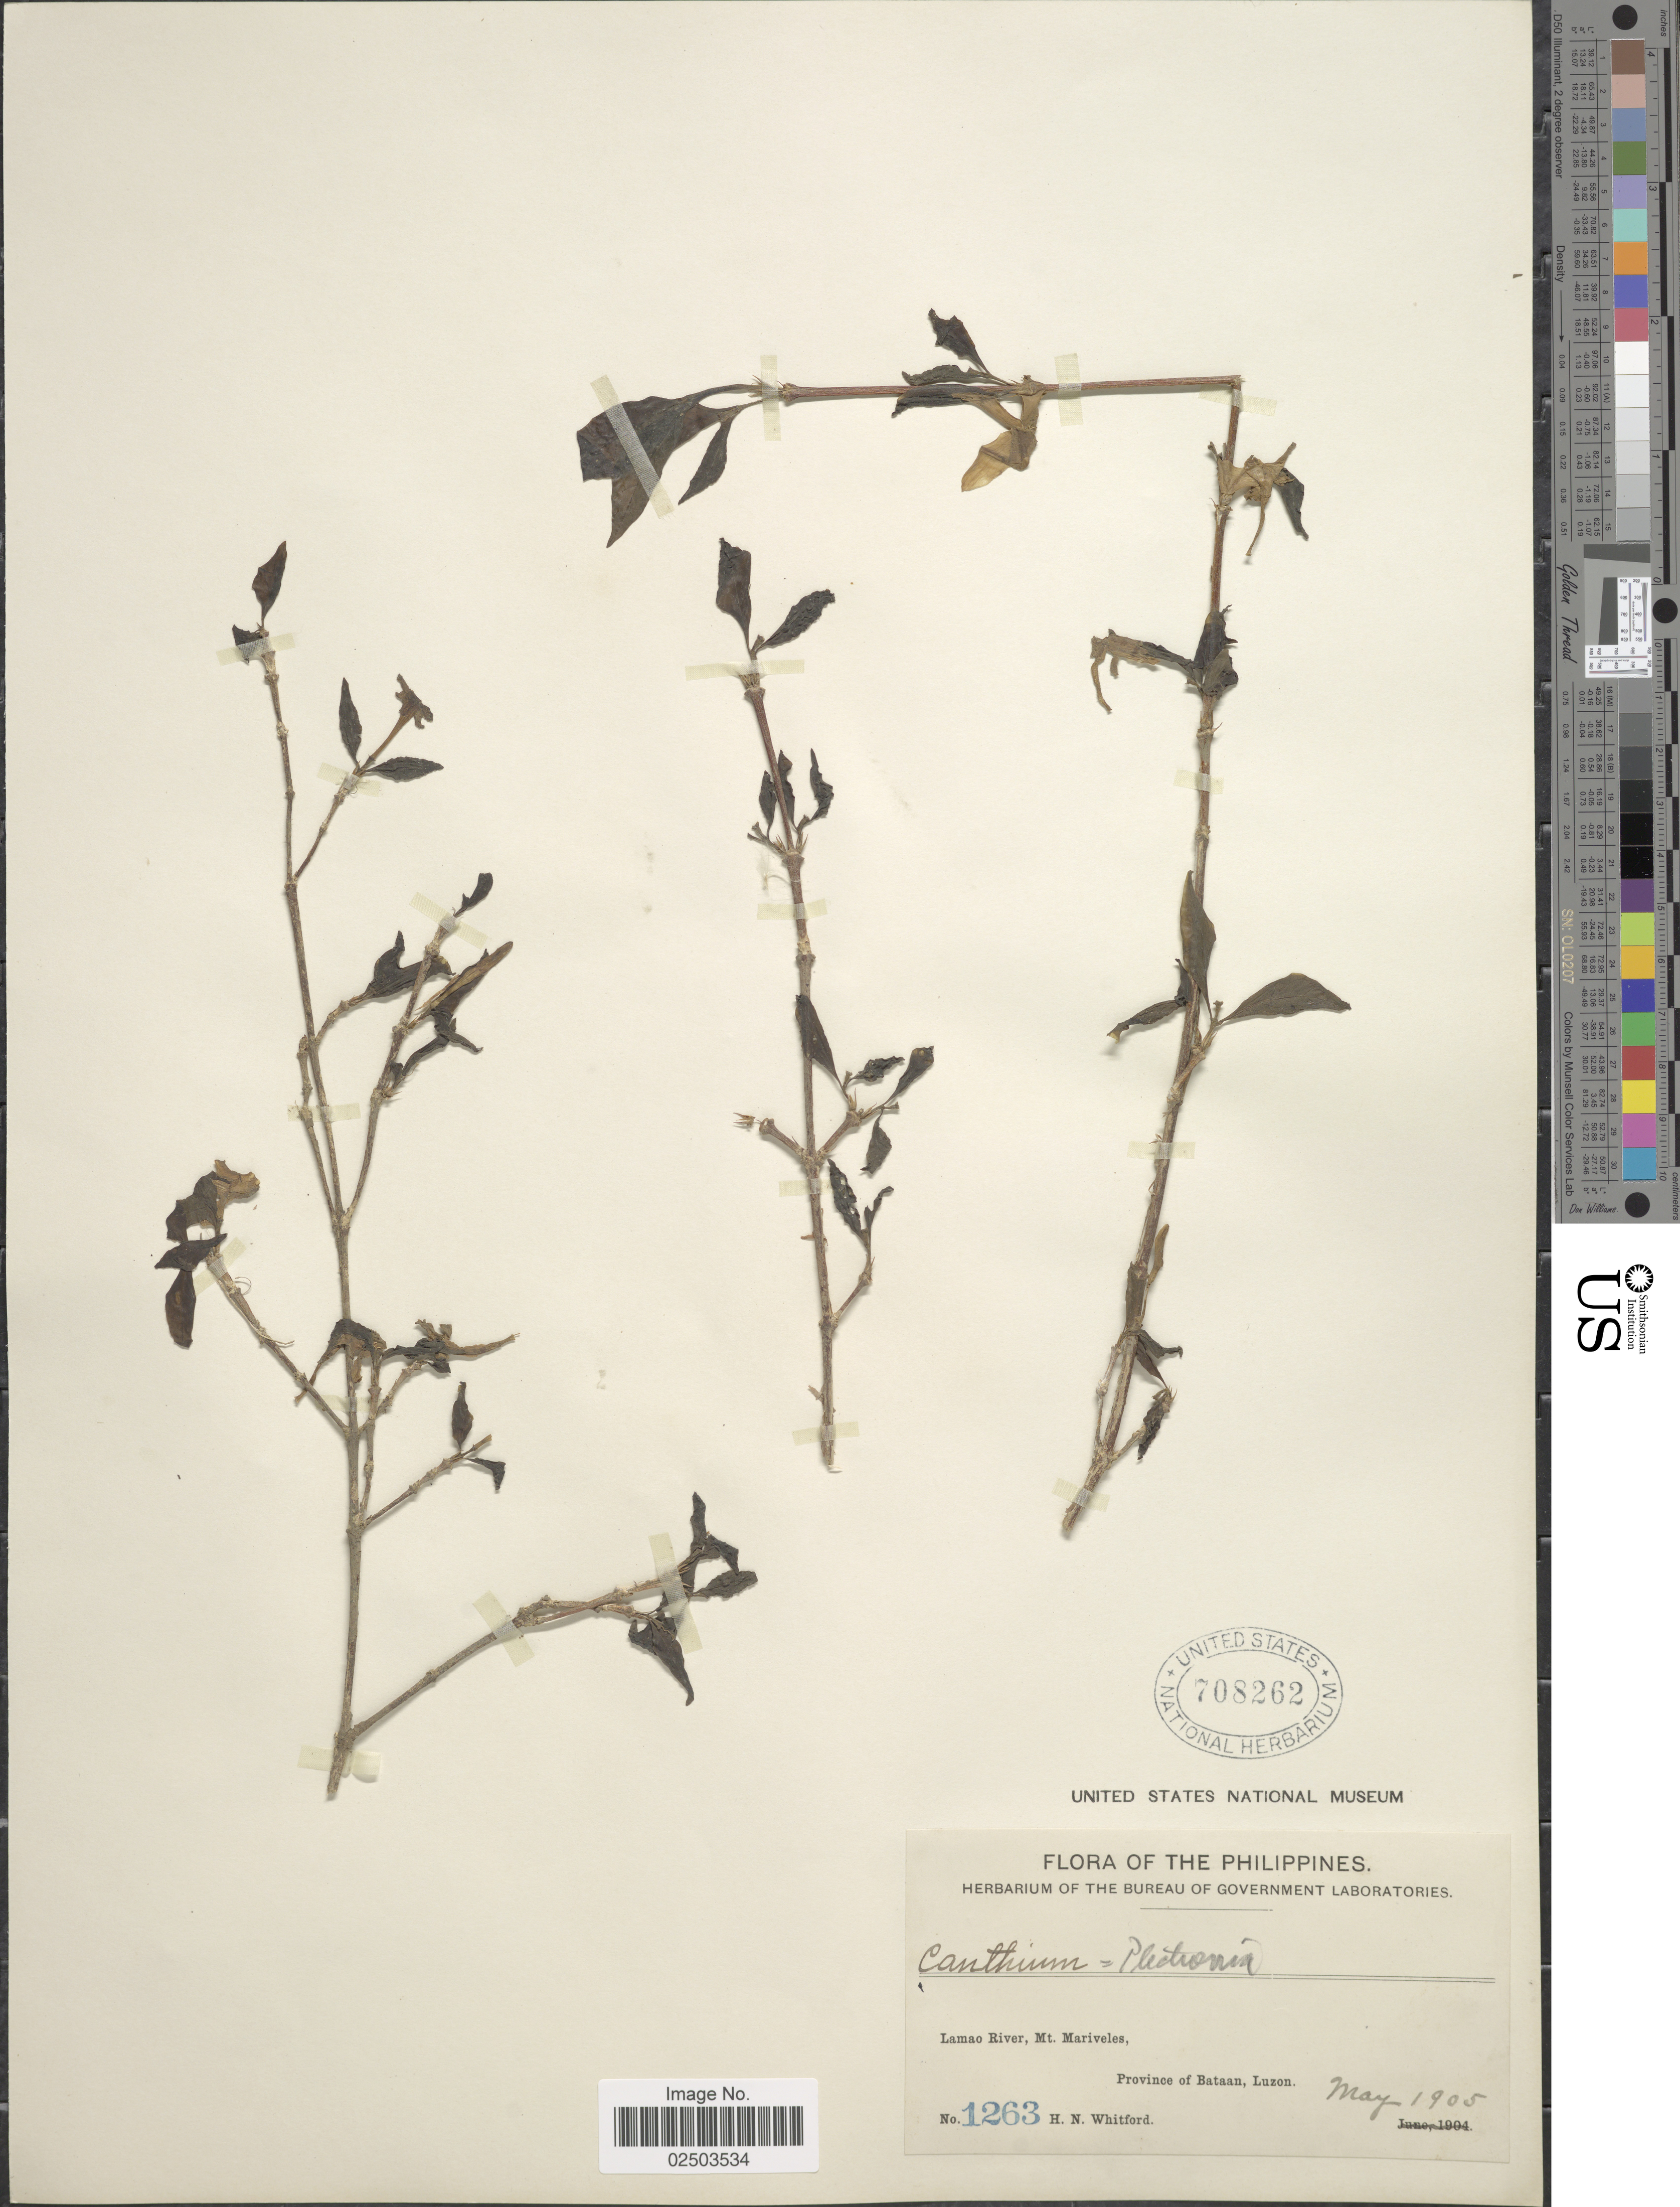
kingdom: Plantae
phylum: Tracheophyta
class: Magnoliopsida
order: Gentianales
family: Rubiaceae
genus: Bridsonia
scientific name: Bridsonia chamaedendrum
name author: (Kuntze) Verstraete & A.E. van Wyk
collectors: H. N. Whitford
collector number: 1263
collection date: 1905-05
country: Philippines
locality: Lamao River, Mt. Mariveles, Province of Bataan, Luzon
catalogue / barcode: US 708262